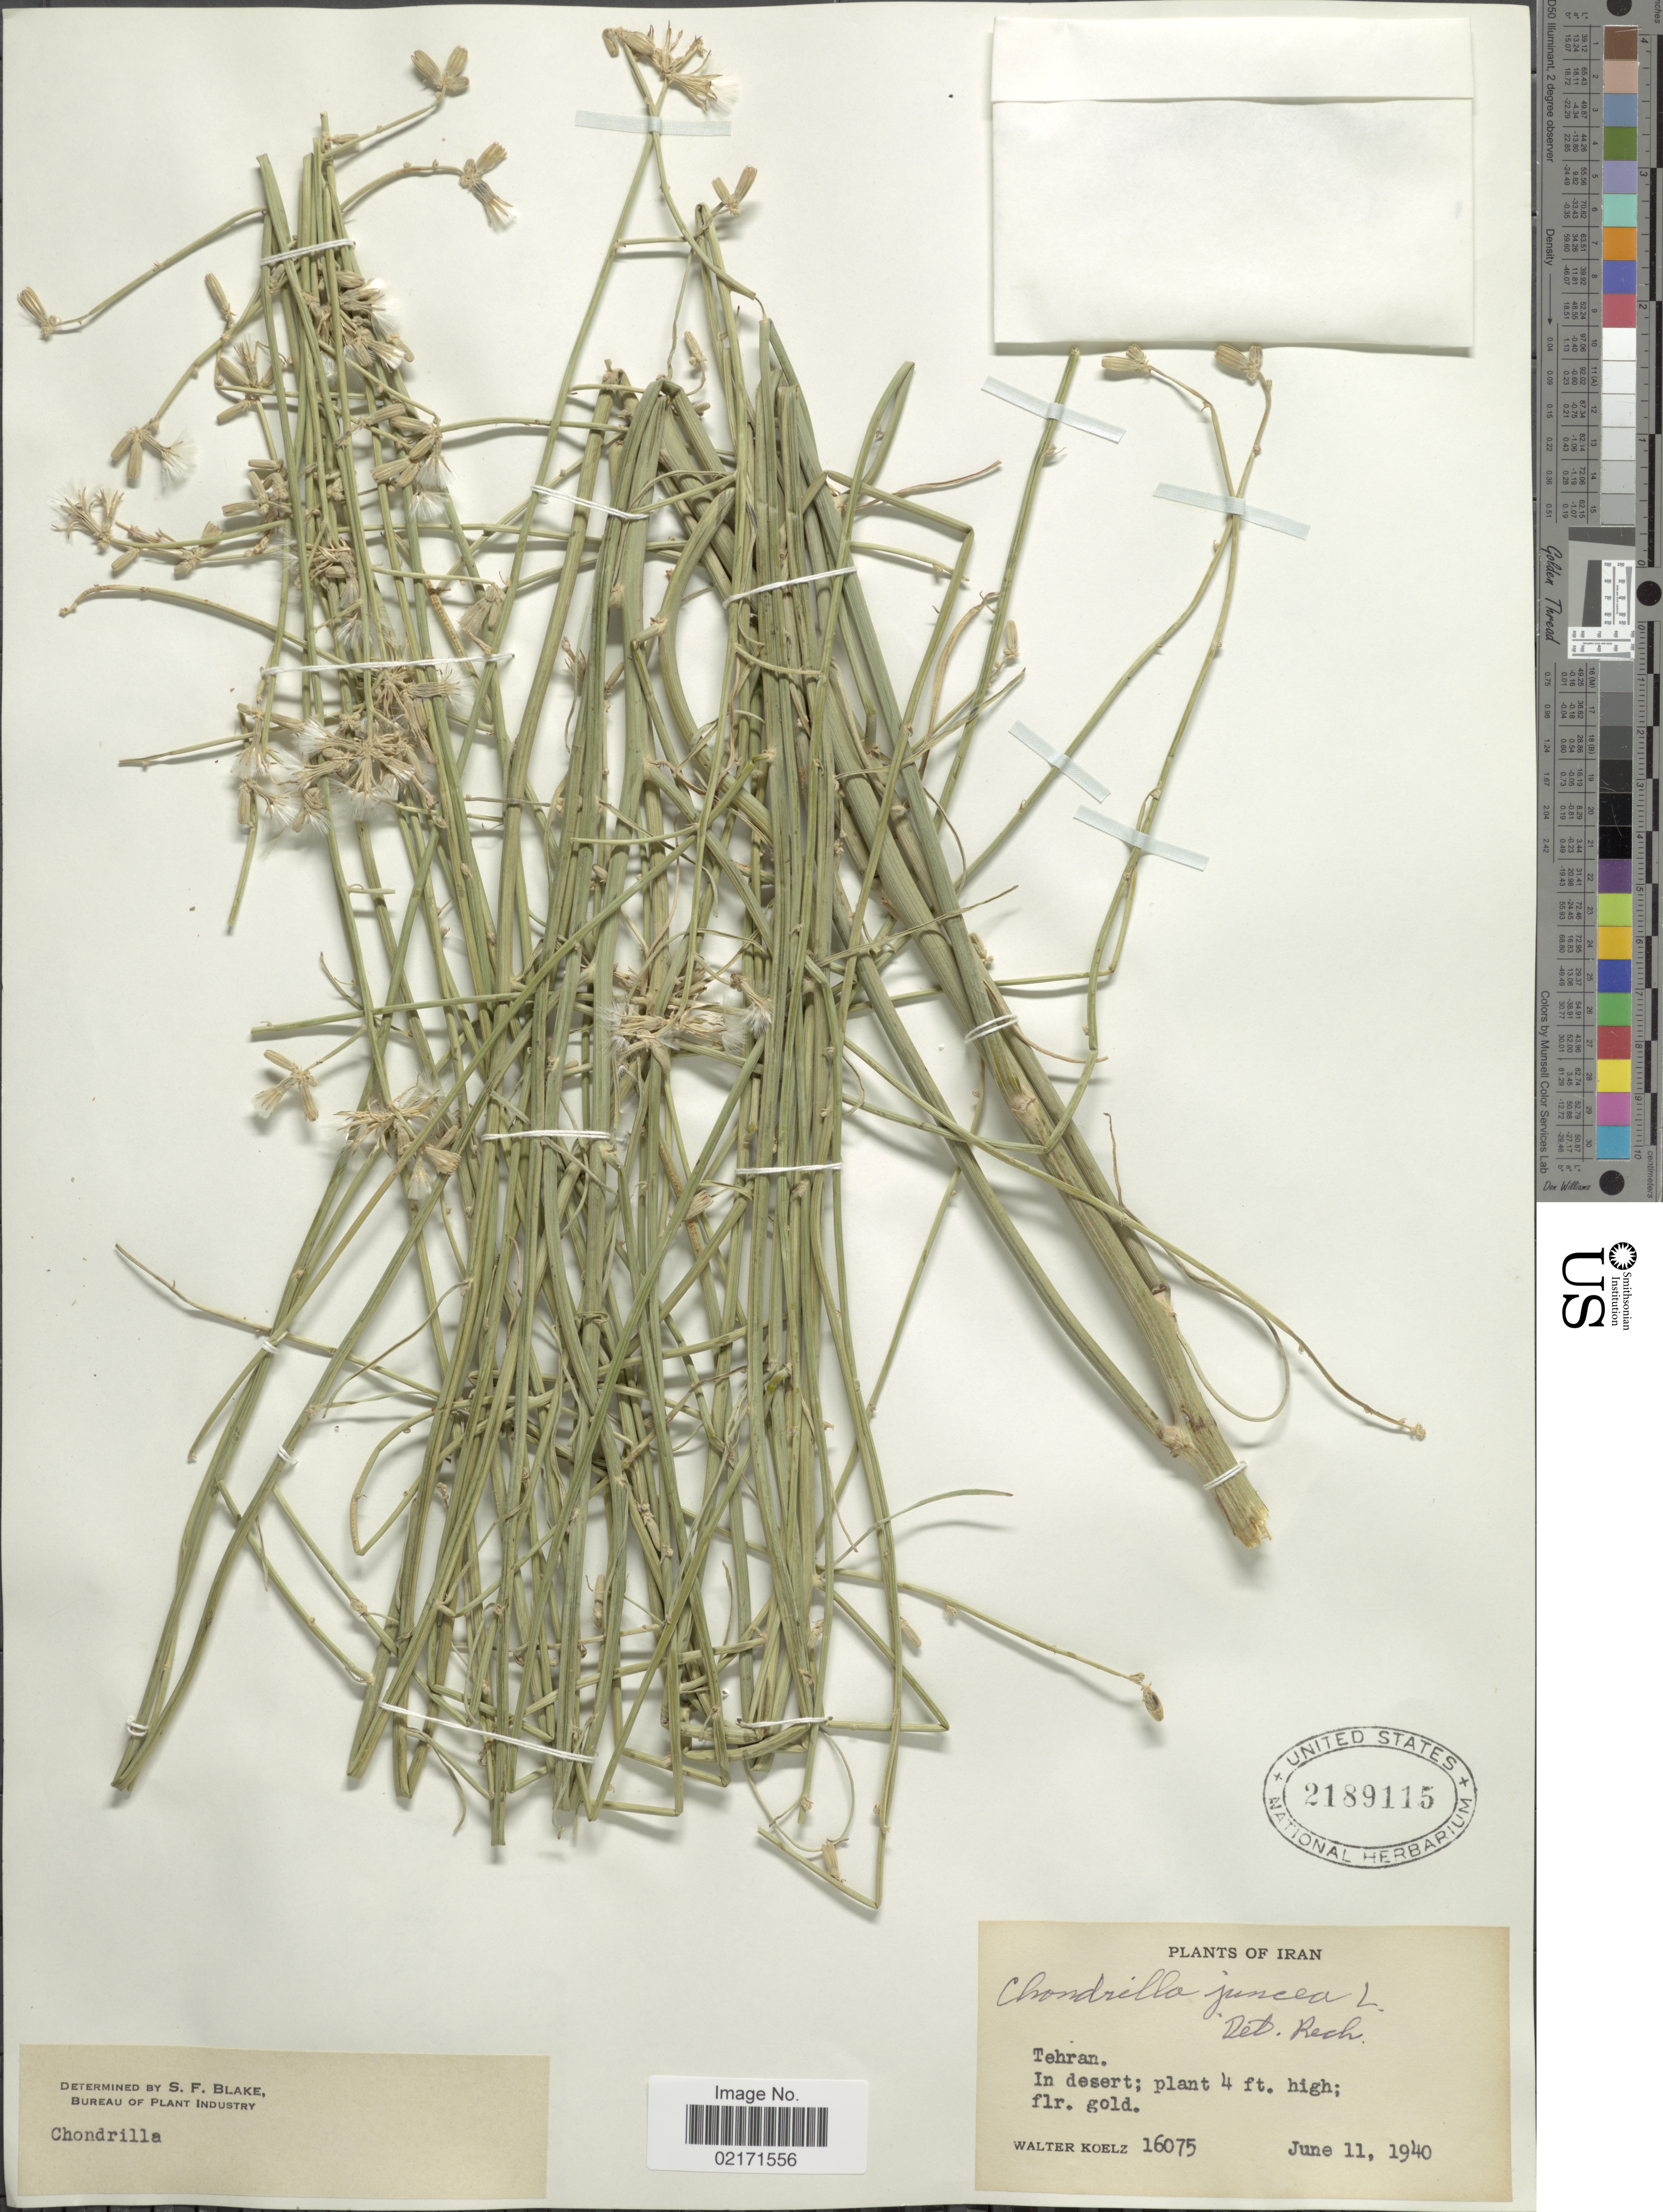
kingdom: Plantae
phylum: Tracheophyta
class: Magnoliopsida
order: Asterales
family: Asteraceae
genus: Chondrilla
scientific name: Chondrilla juncea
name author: L.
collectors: W. N. Koelz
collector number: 16075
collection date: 1940-06-11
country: Iran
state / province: Tehran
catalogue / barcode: US 2189115